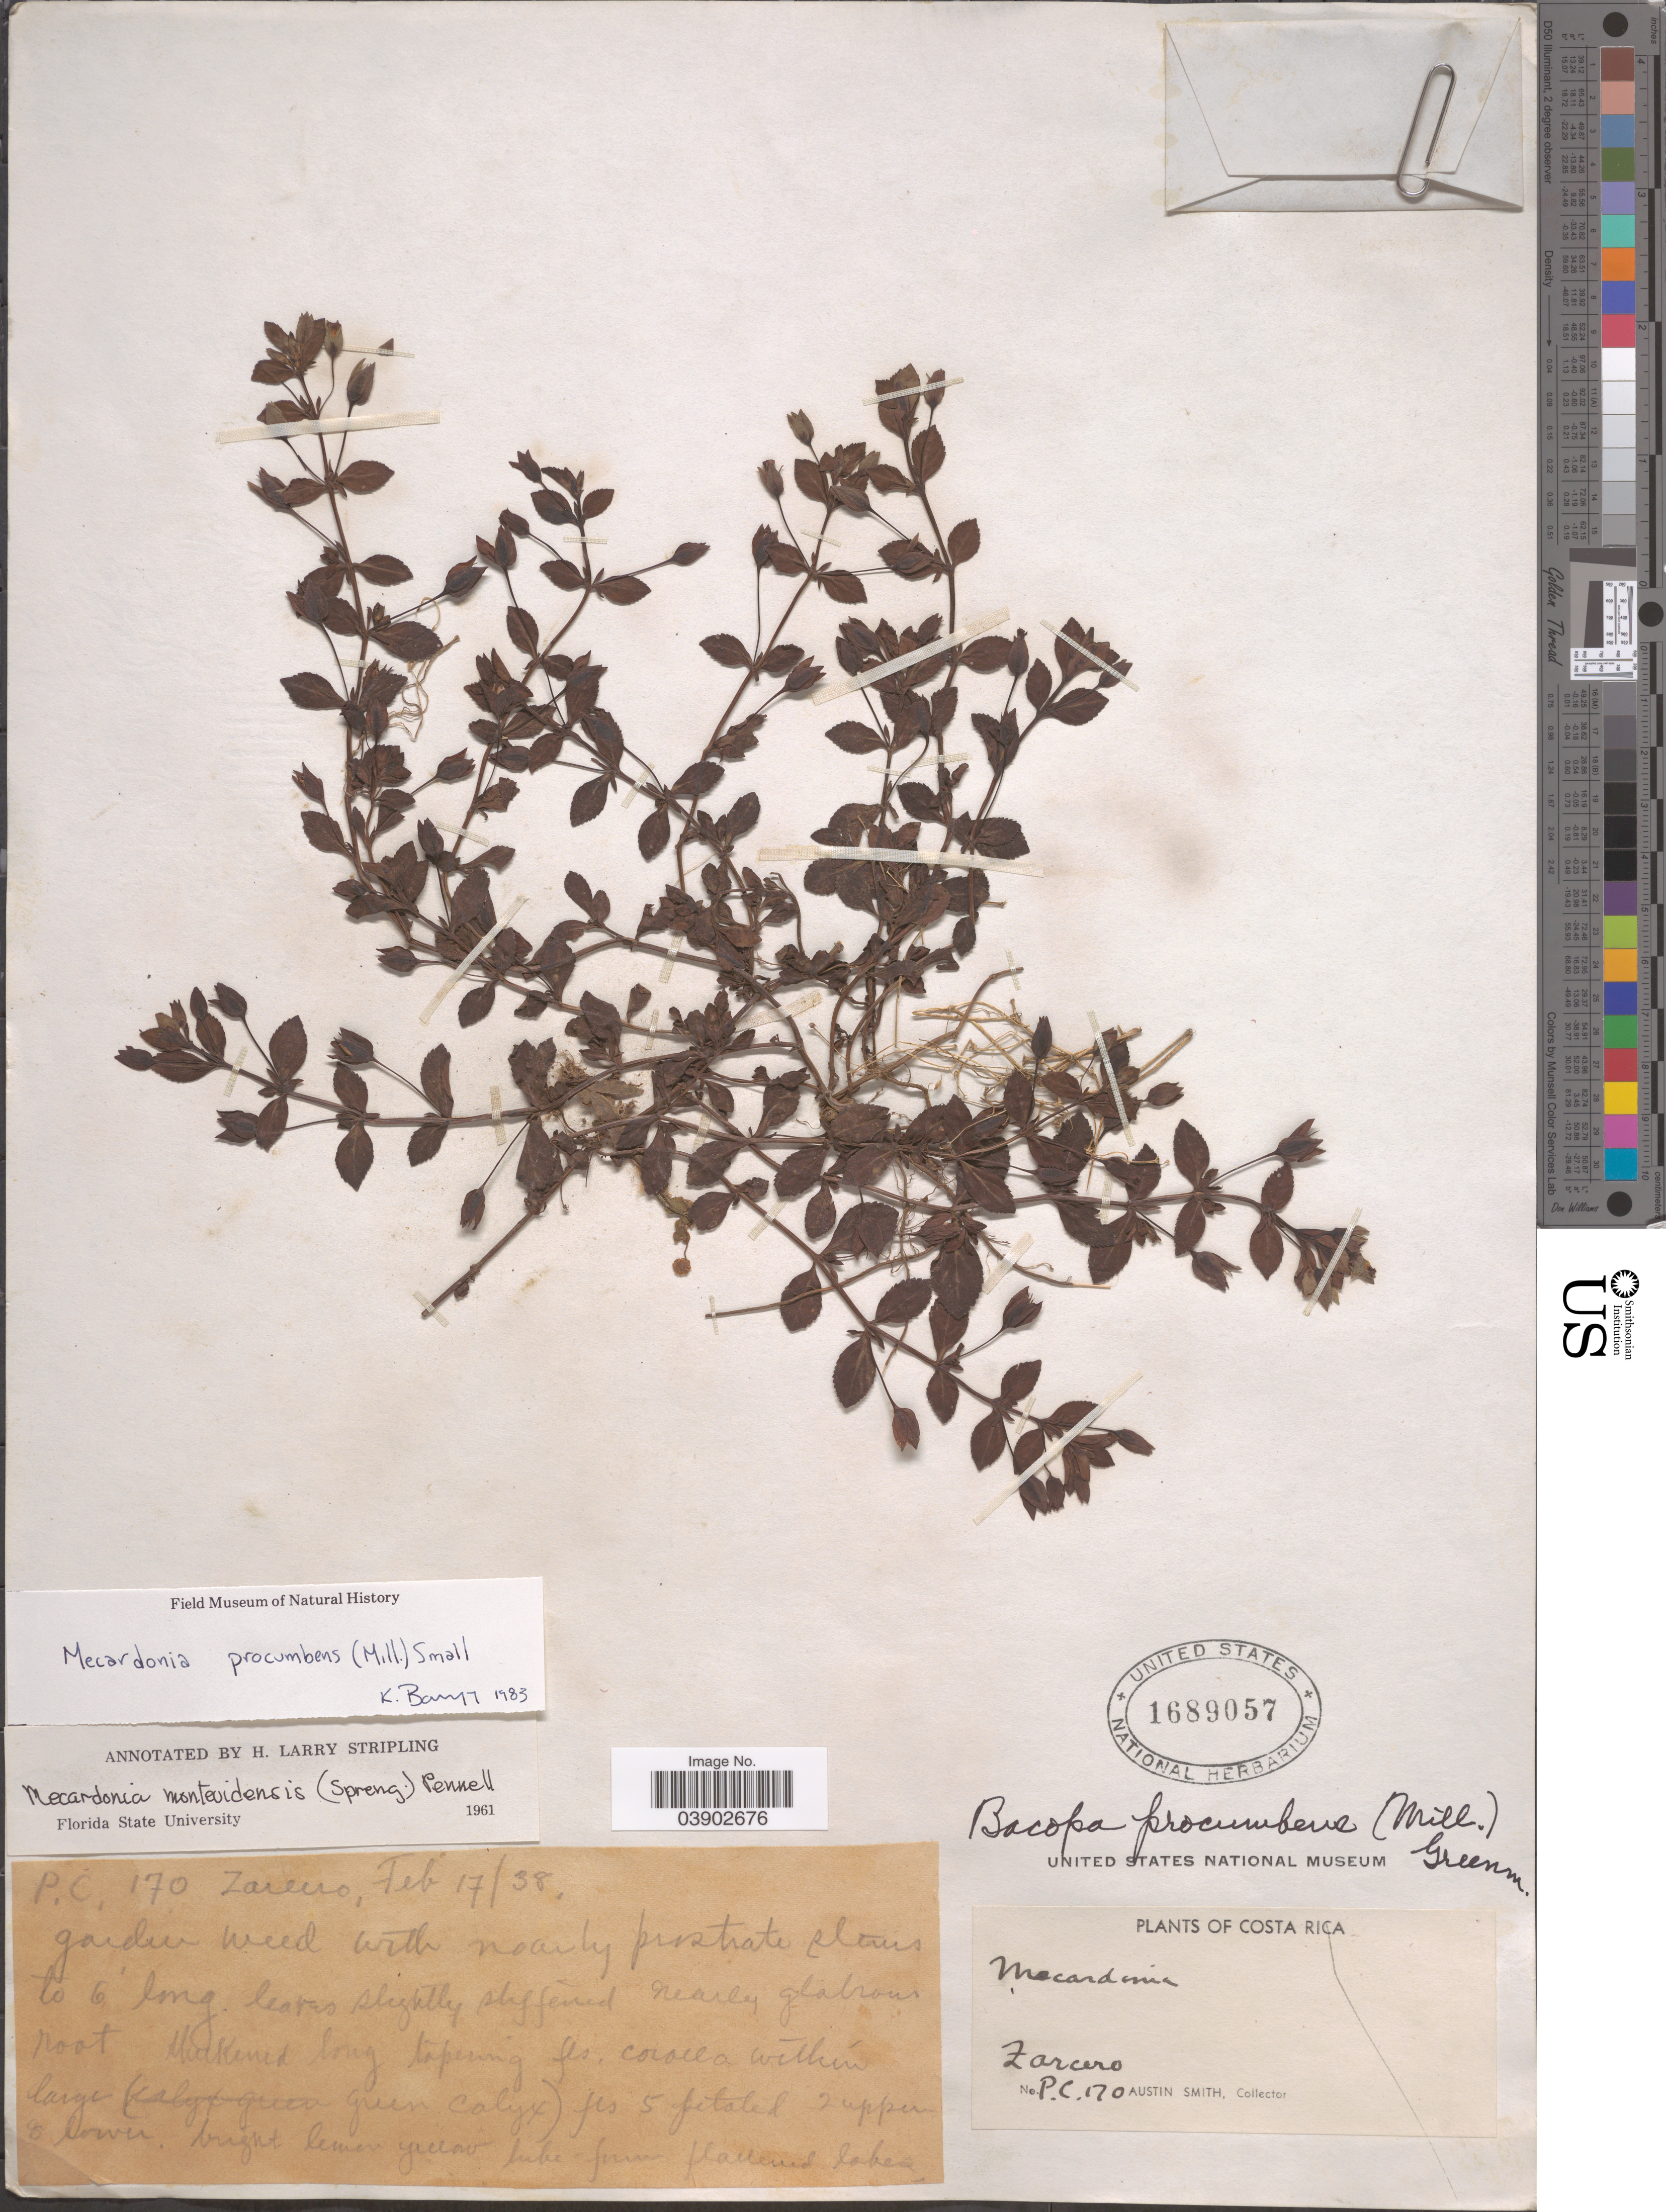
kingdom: Plantae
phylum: Tracheophyta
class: Magnoliopsida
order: Lamiales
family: Plantaginaceae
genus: Mecardonia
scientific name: Mecardonia procumbens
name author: (Mill.) Small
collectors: Aust P. Smith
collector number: PC 170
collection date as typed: Transcribed d/m/y: 17/2/38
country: Costa Rica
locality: Zarcero.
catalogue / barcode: US 1689057